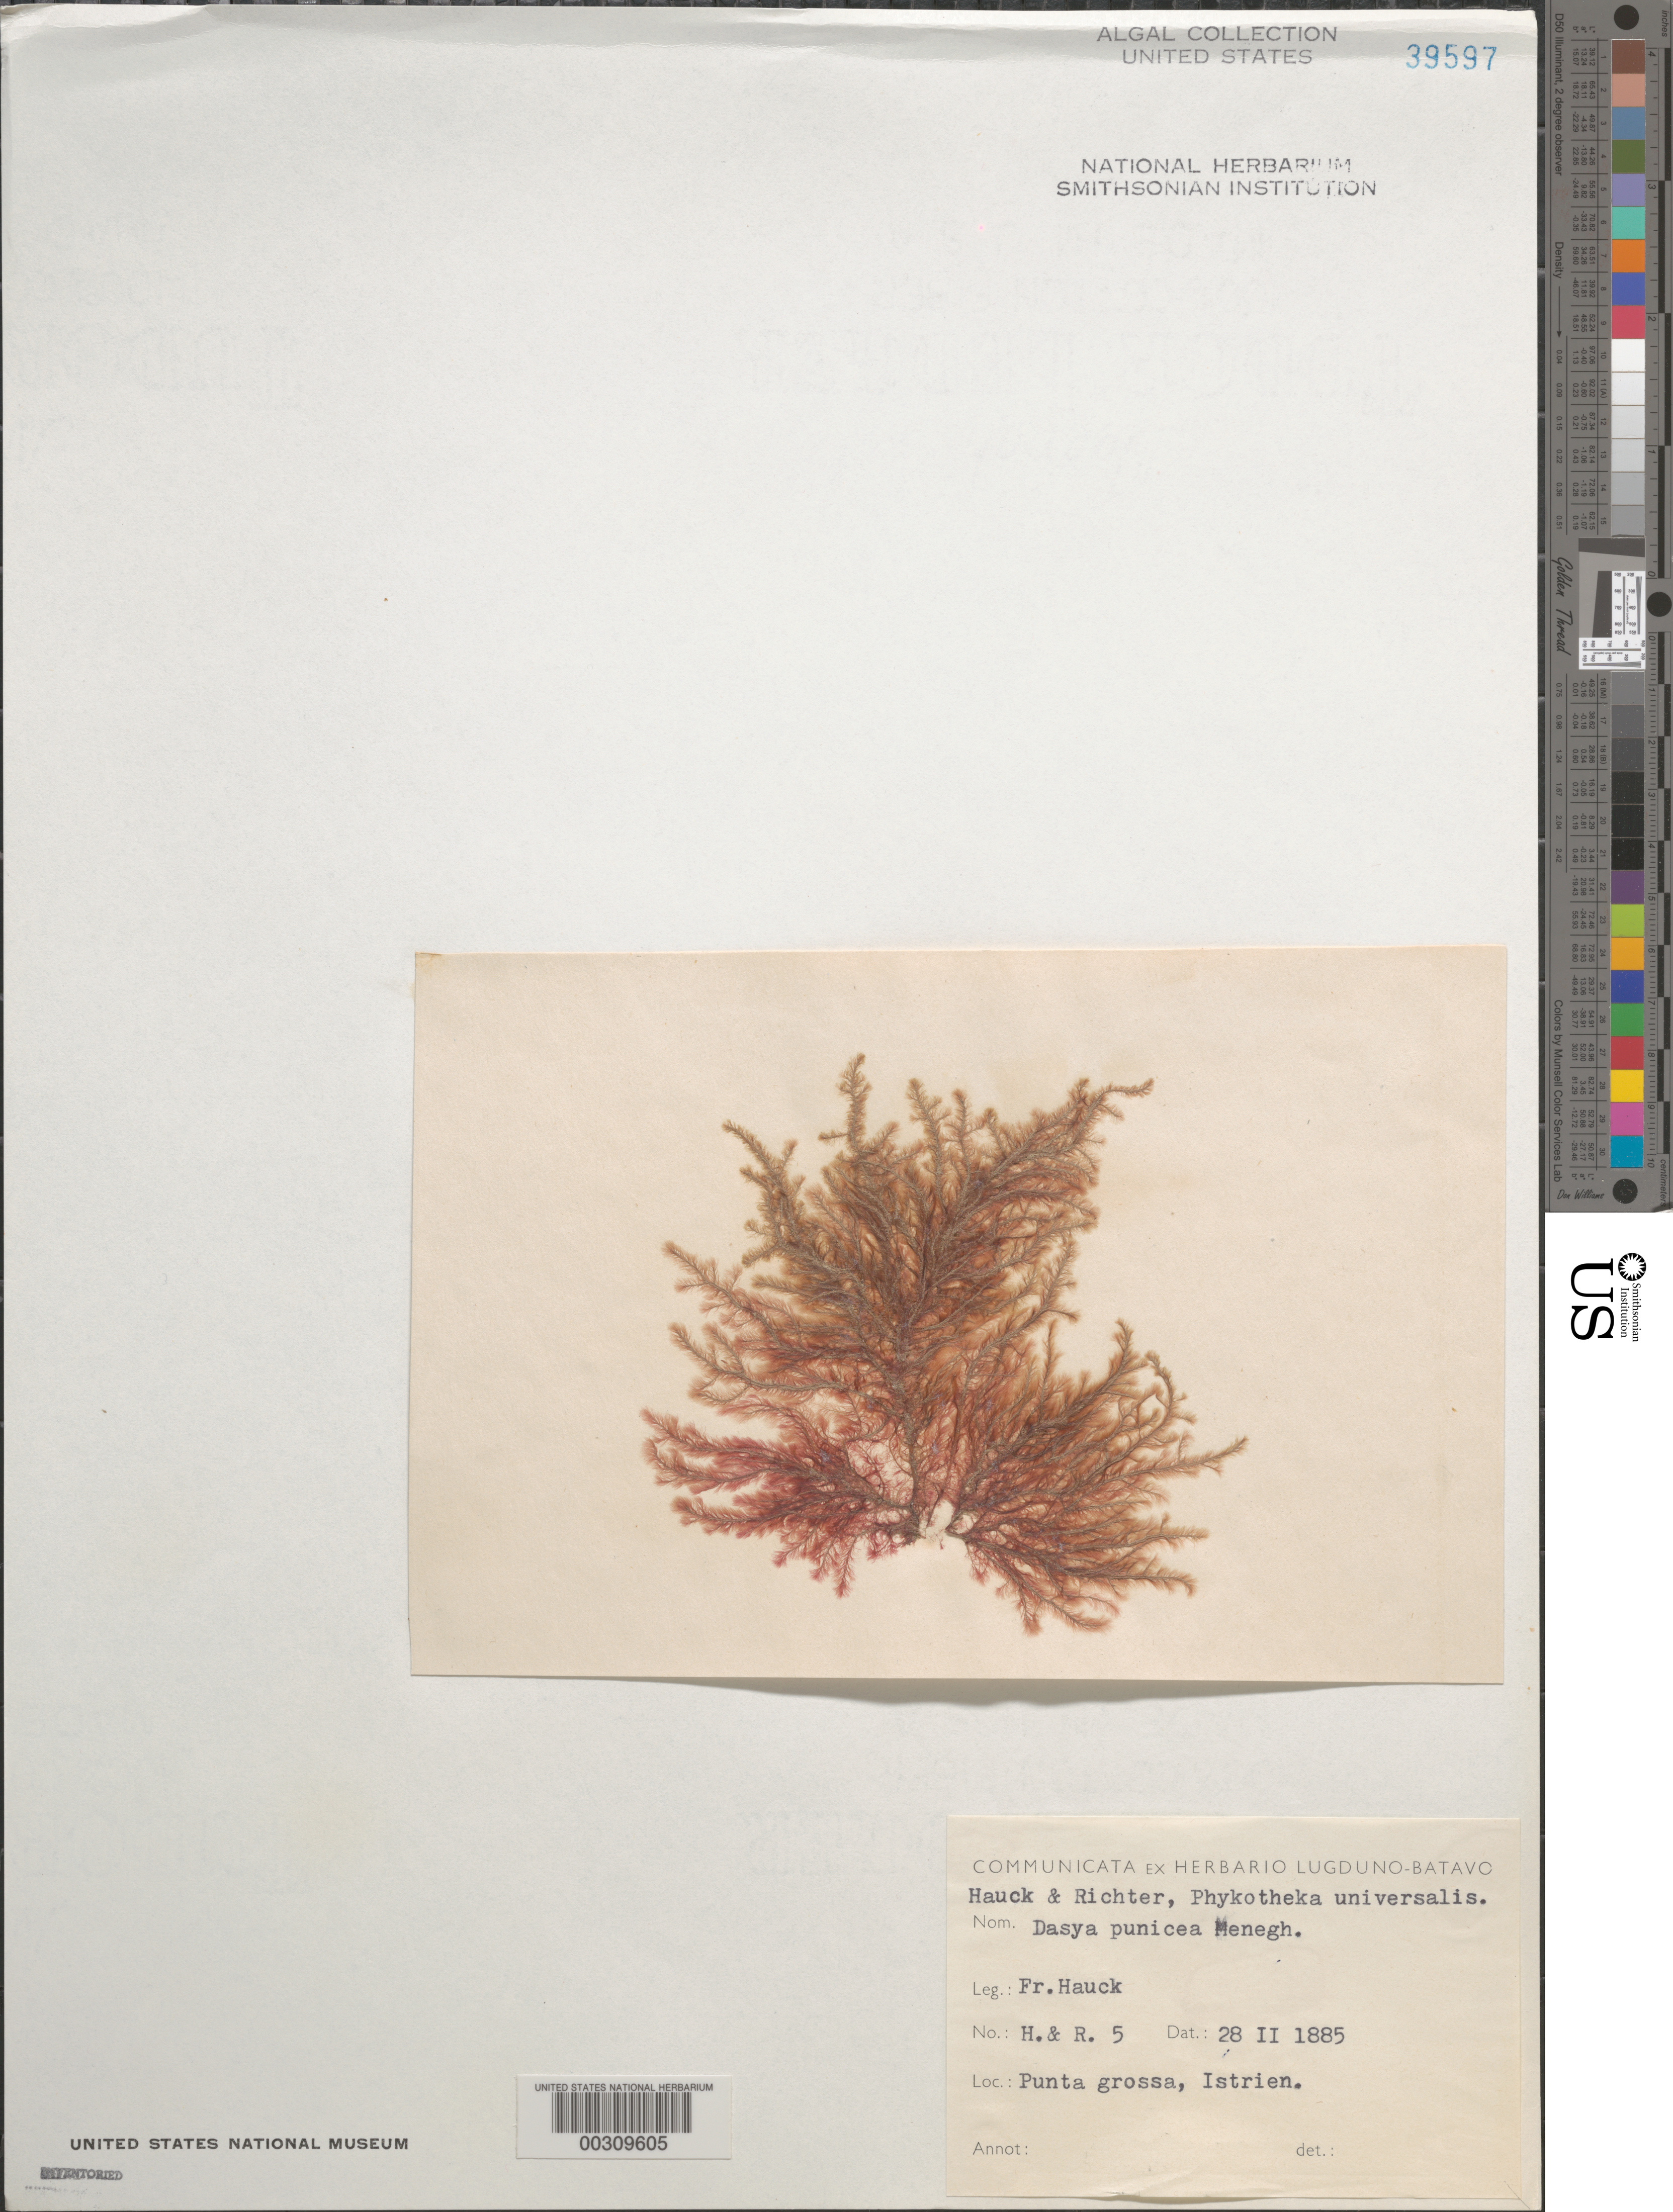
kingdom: Plantae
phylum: Rhodophyta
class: Florideophyceae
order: Ceramiales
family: Dasyaceae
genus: Dasya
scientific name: Dasya punicea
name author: (Zanardini) Menegh.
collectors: F. Hauck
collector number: H. & R. 5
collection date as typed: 28 Feb 1885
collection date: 1885-02-28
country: Croatia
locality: Punta Grossa, Istrian Peninsula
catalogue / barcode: US 39597